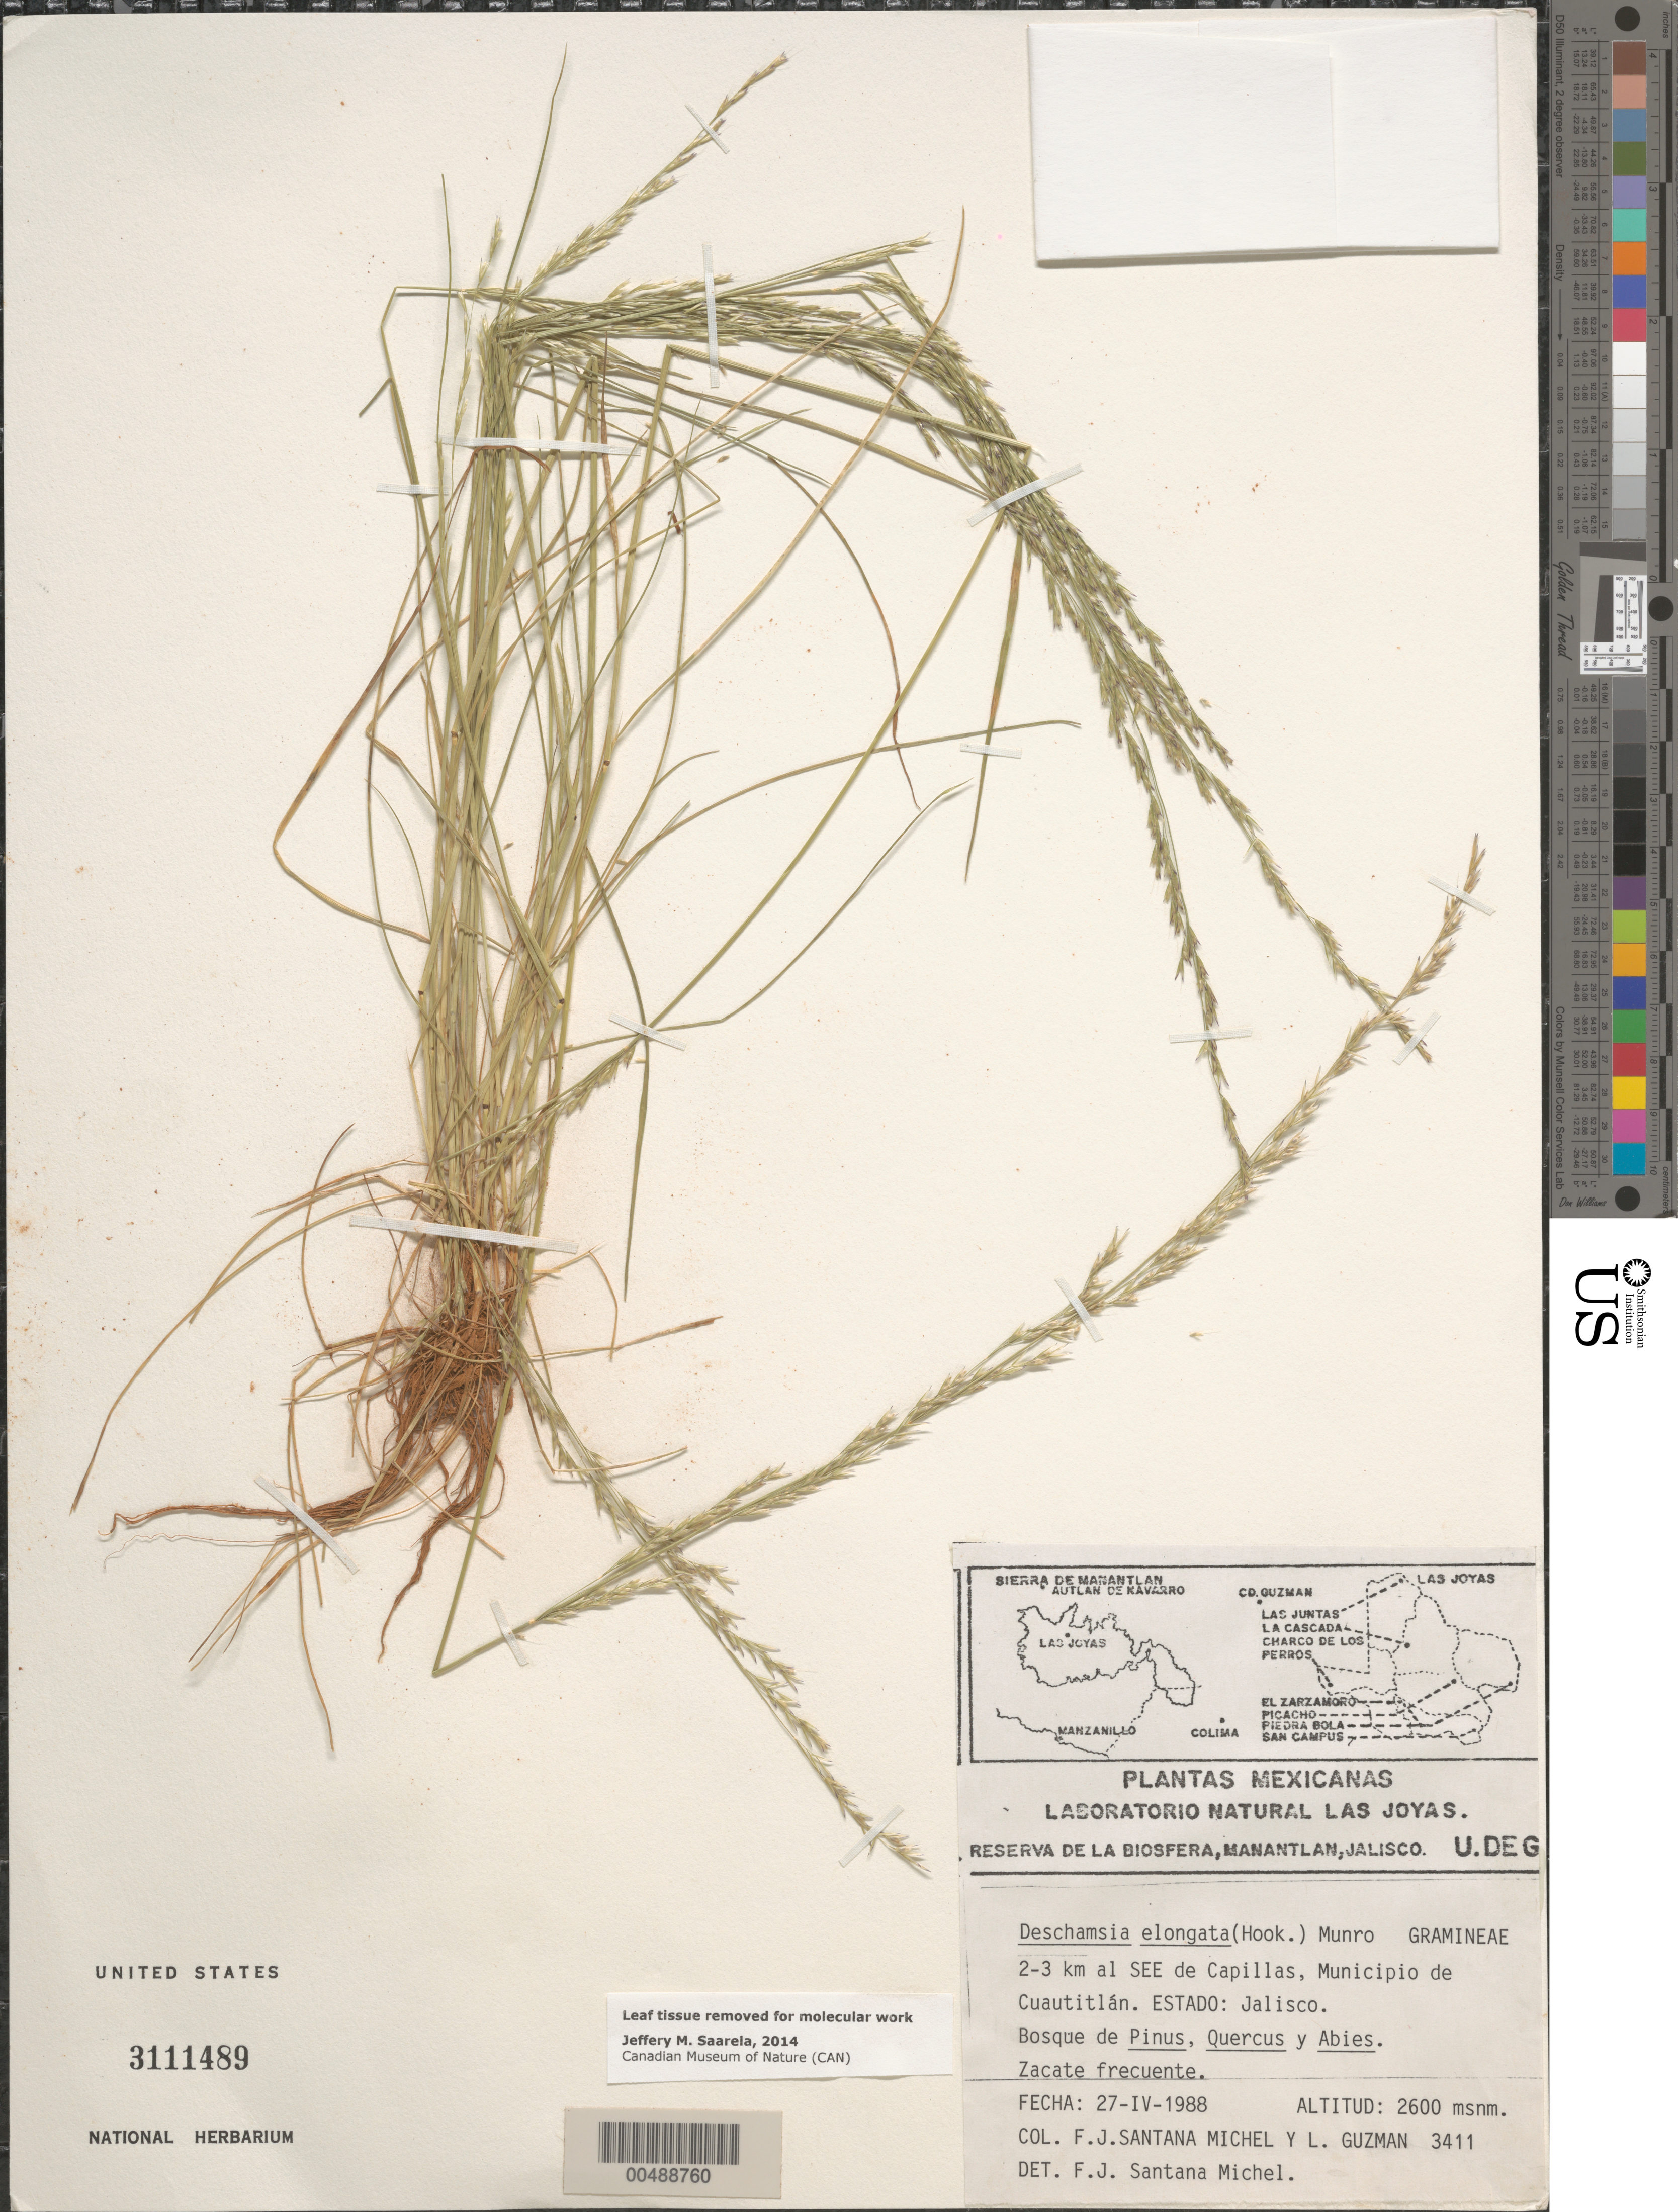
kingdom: Plantae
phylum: Tracheophyta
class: Liliopsida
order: Poales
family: Poaceae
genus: Deschampsia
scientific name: Deschampsia elongata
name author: (Hook.) Munro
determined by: Santana M., F. J.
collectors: F. J. Santana M. & L. Guzman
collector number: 3411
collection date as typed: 27 Apr 1988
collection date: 1988-04-27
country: Mexico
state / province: Jalisco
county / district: Cuautitlan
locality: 2-3 km SE de Capillas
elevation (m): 2600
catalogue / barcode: US 3111489